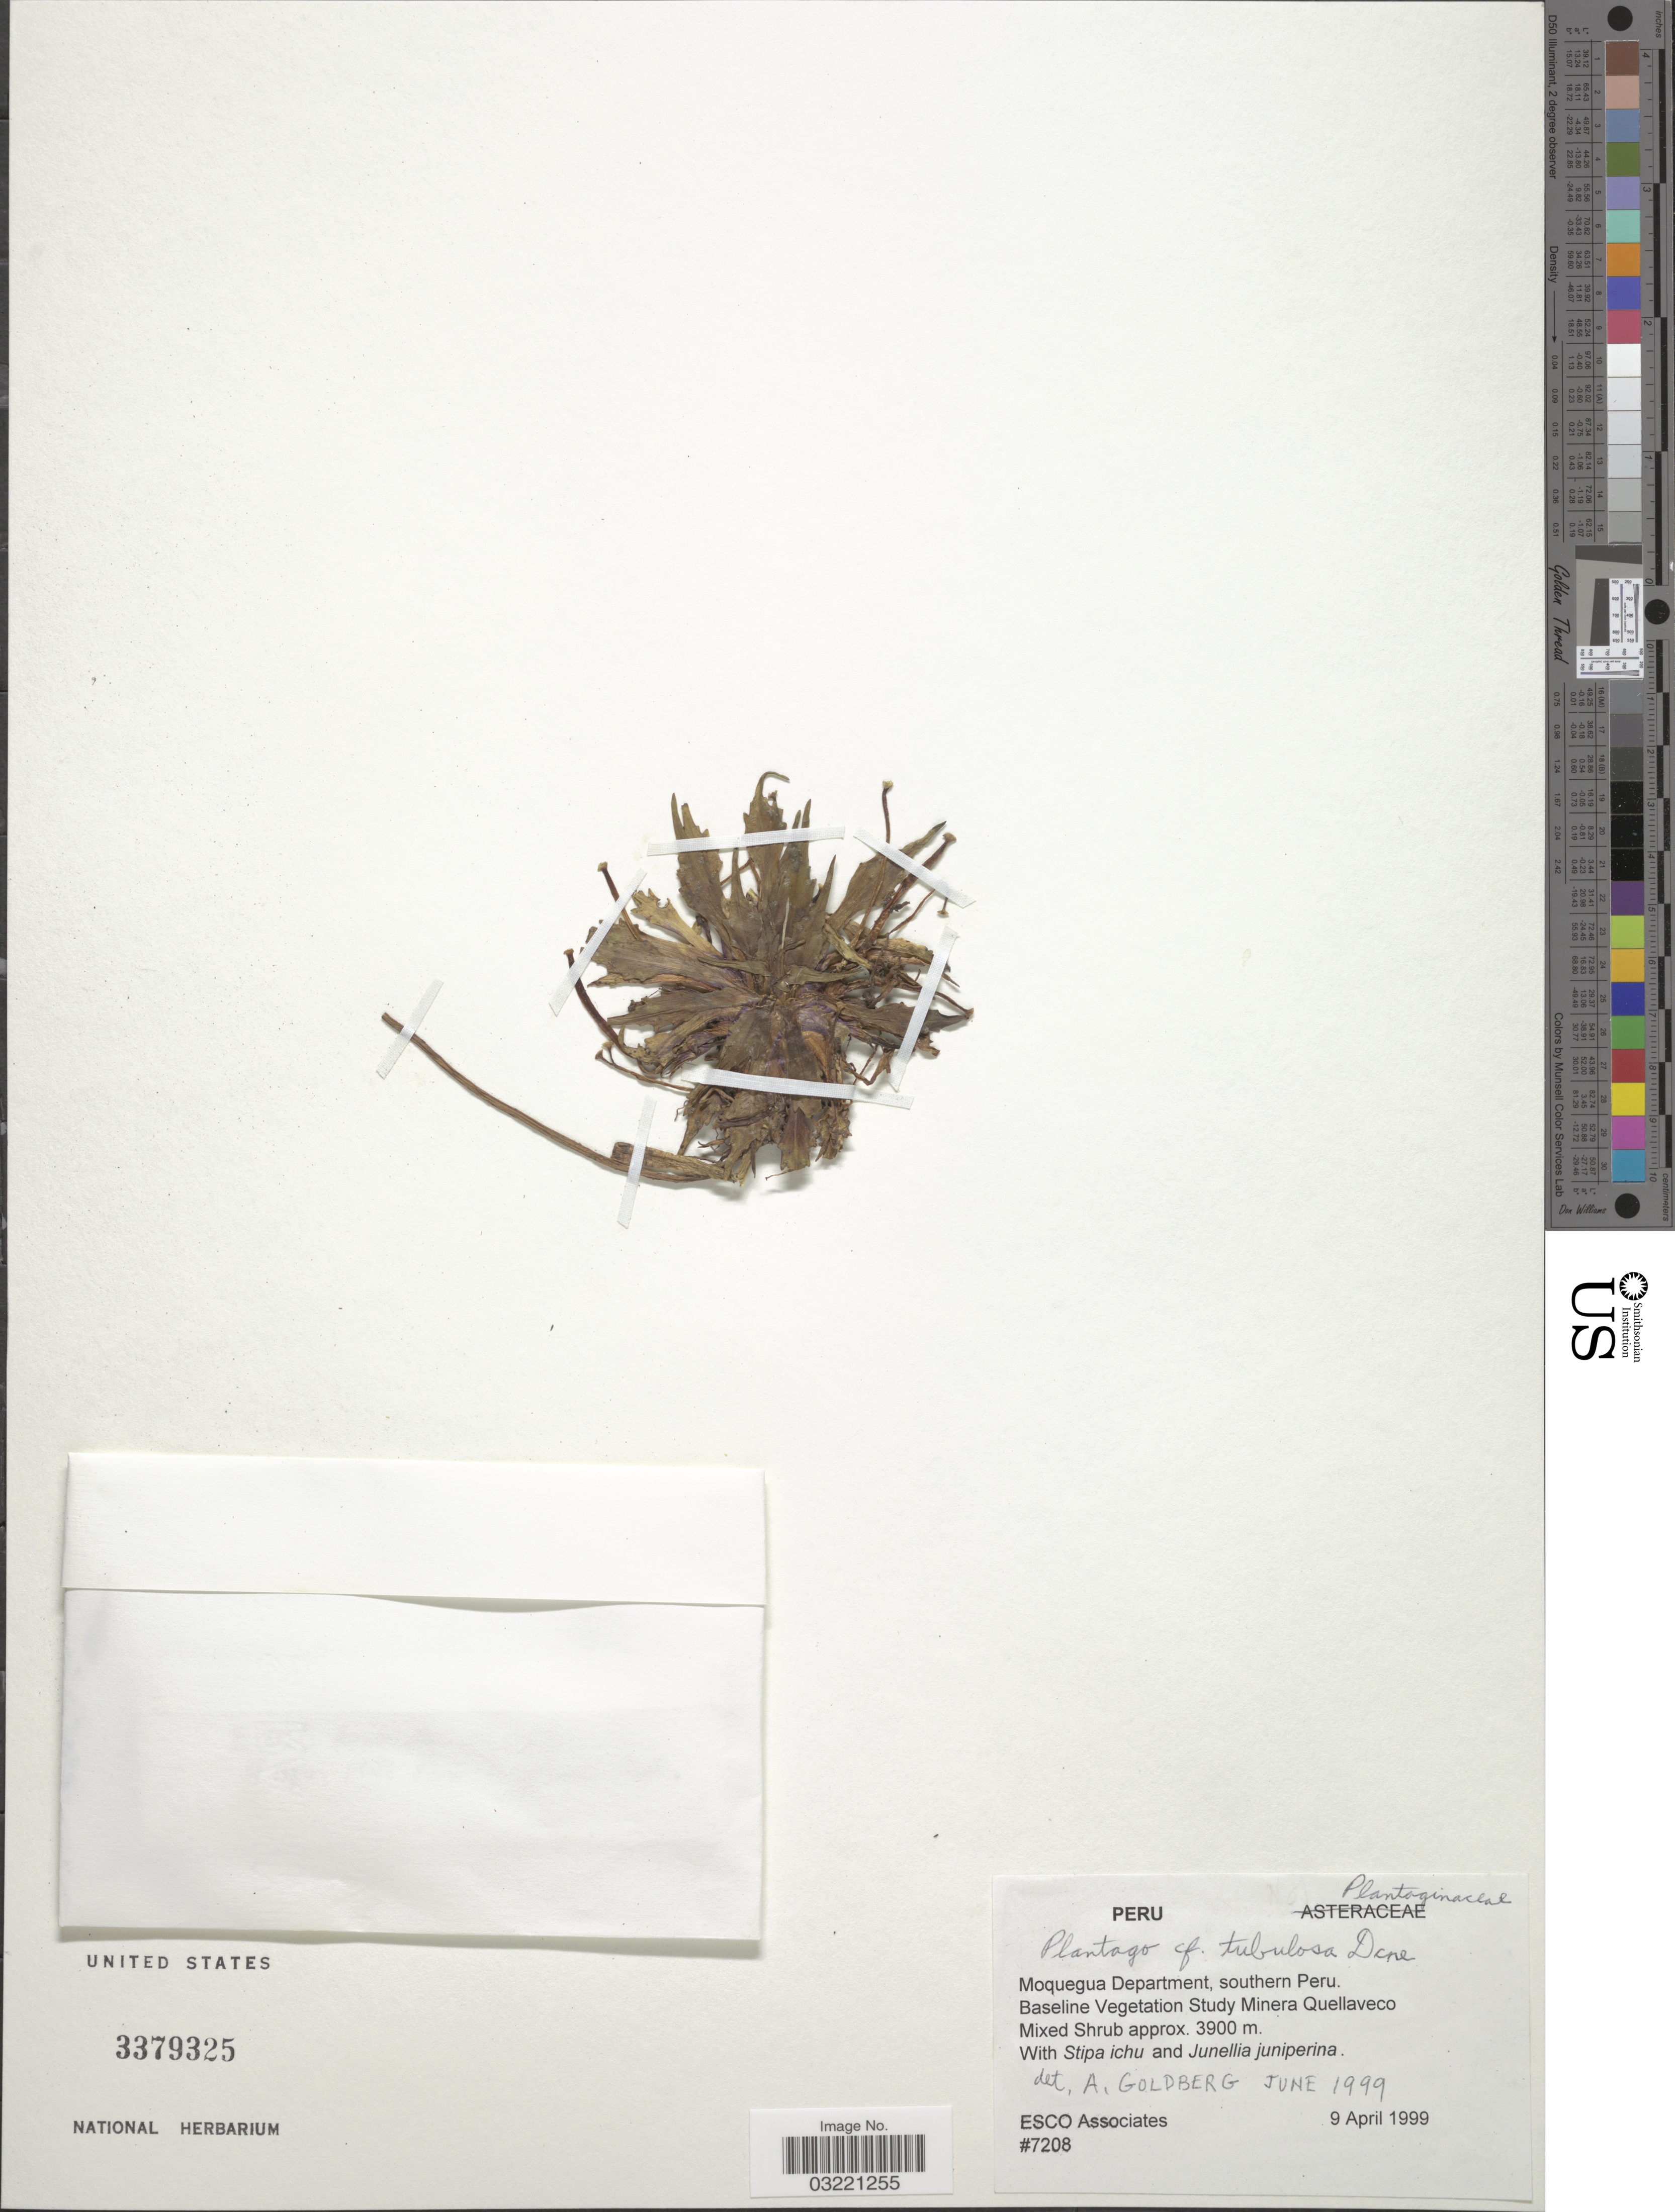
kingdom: Plantae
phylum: Tracheophyta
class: Magnoliopsida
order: Lamiales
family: Plantaginaceae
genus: Plantago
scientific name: Plantago tubulosa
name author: Decne.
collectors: ESCO Associates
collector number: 7208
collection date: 1999-04-09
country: Peru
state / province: Moquegua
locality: Moquegua Department, southern Peru. Baseline Vegetation Study Minera Quellaveco Mixed Scrub.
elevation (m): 3900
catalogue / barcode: US 3379325